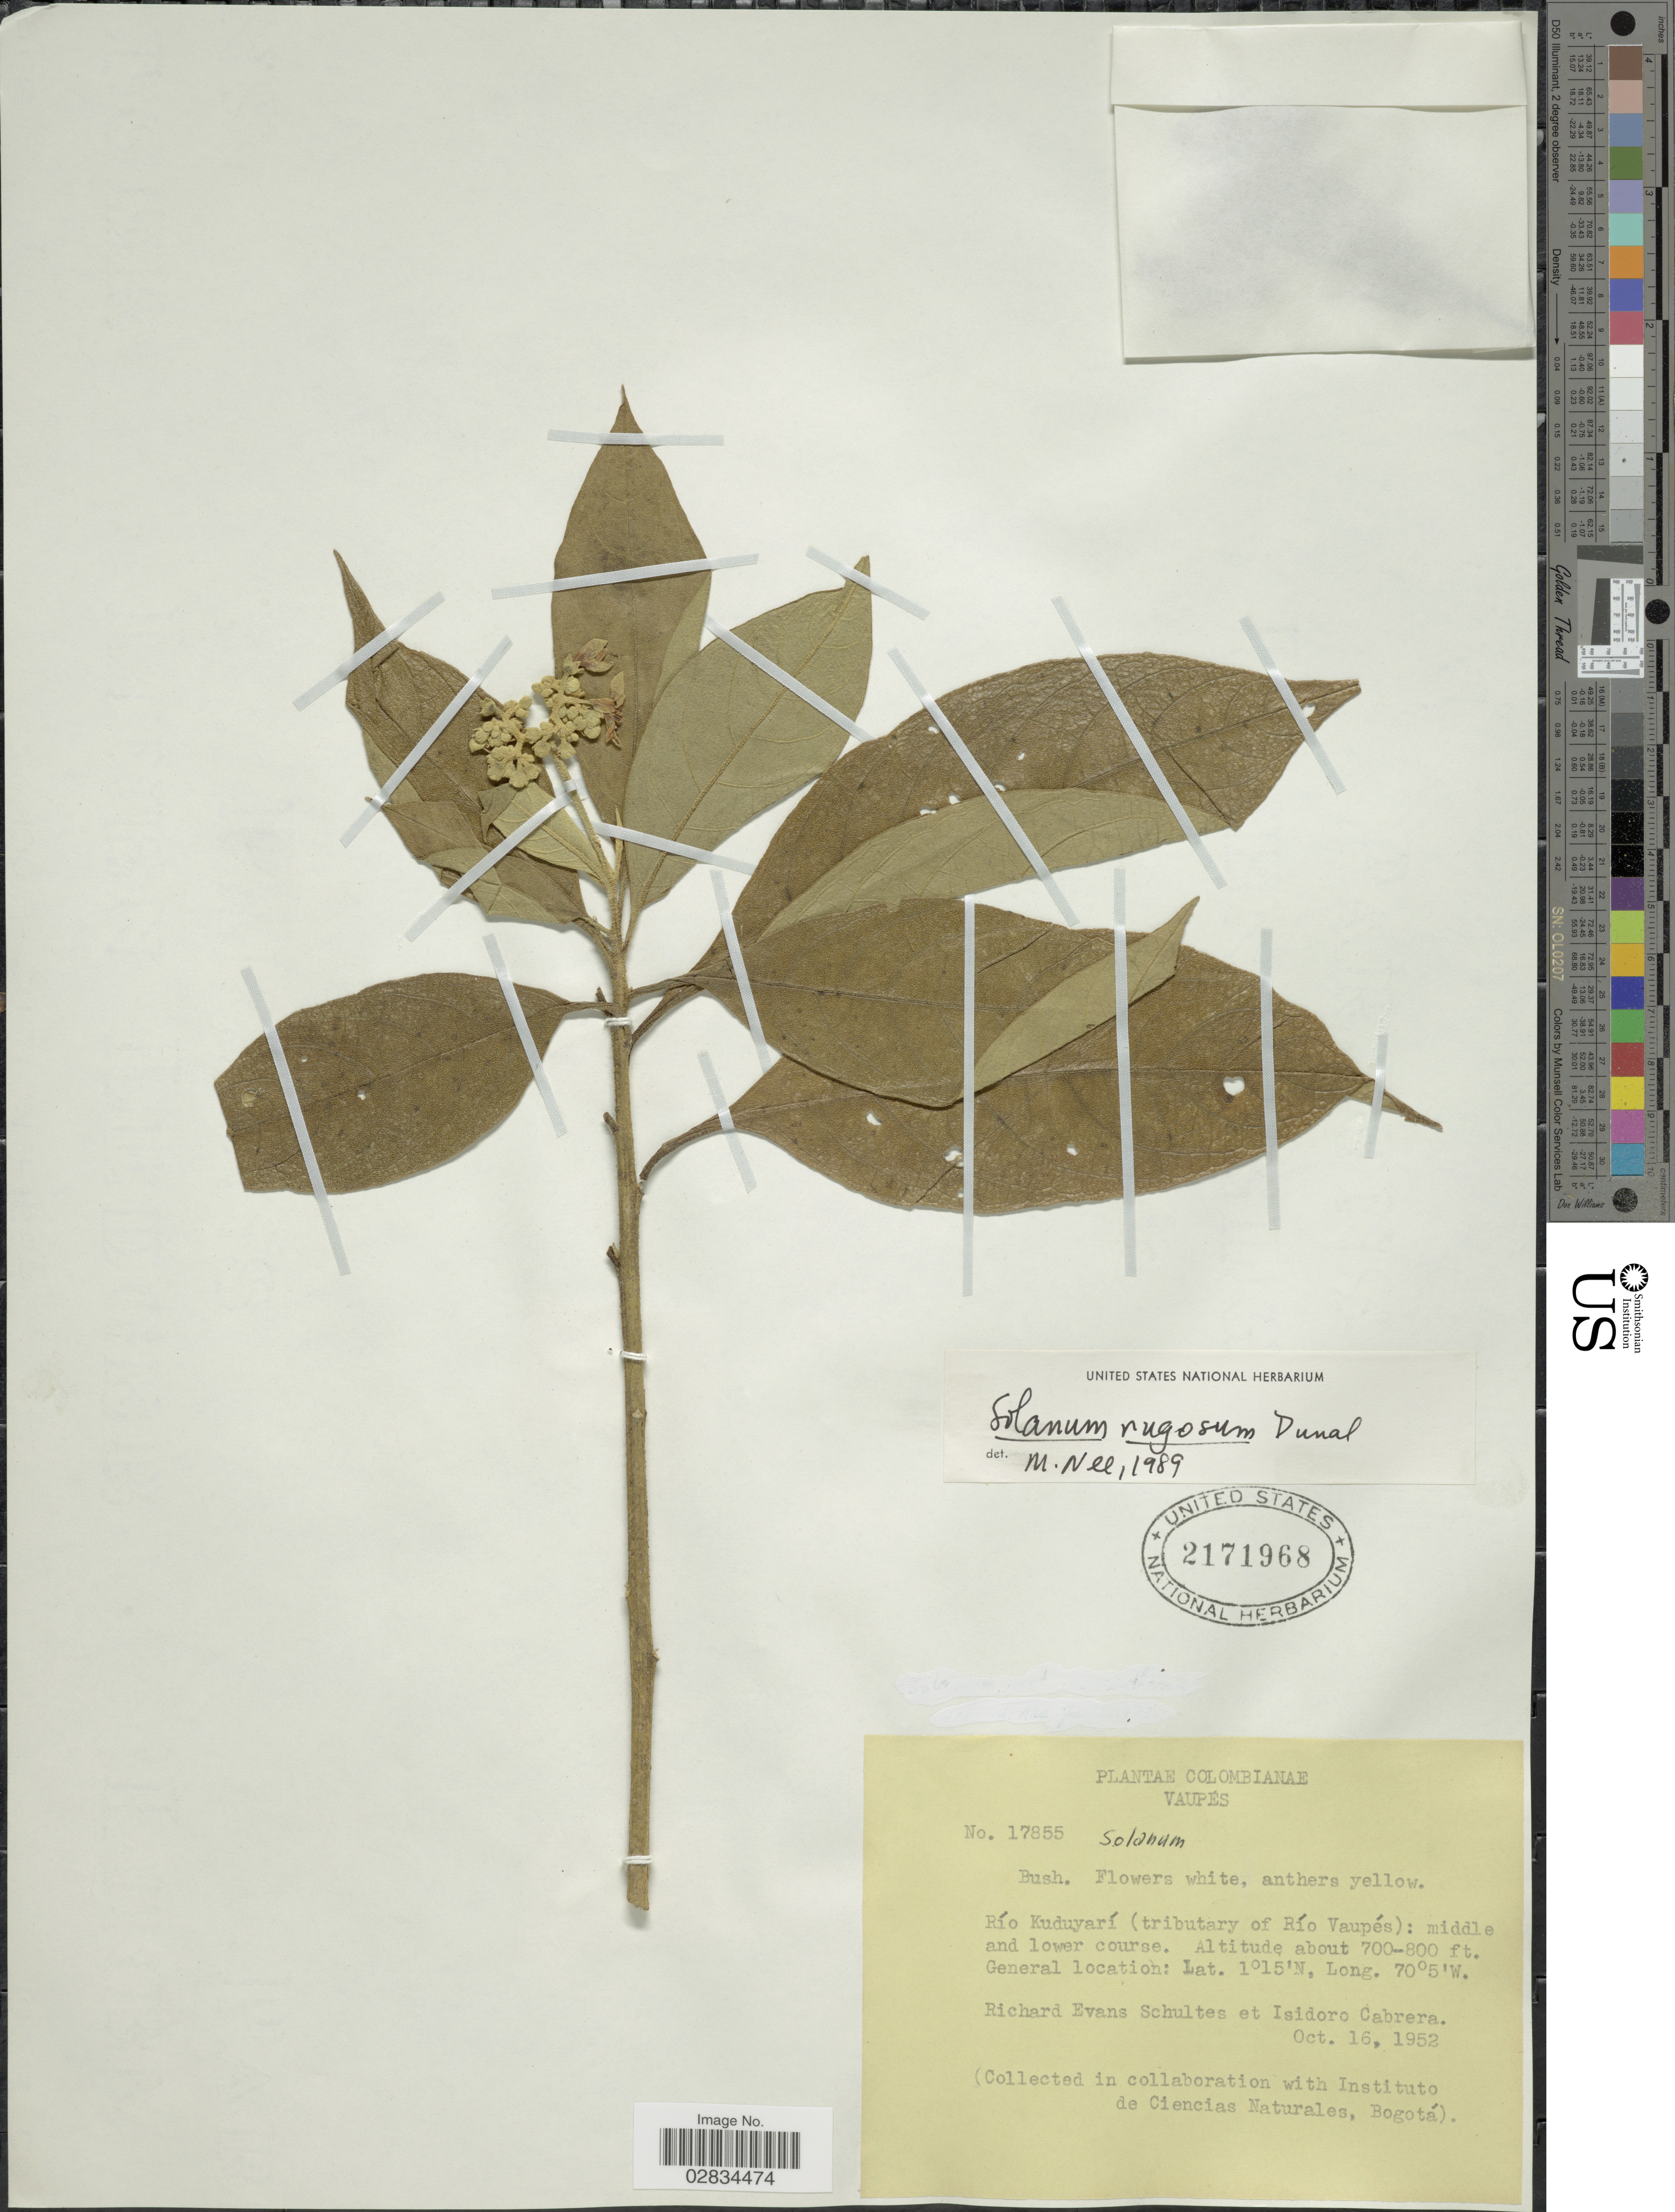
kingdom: Plantae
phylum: Tracheophyta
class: Magnoliopsida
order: Solanales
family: Solanaceae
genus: Solanum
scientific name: Solanum rugosum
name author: Dunal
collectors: R. E. Schultes & I. Cabrera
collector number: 17855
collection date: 1952-10-16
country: Colombia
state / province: Vaupés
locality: Río Kuduyarí (tributary of Río Vaupés): middle and lower course.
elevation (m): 213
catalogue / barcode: US 2171968